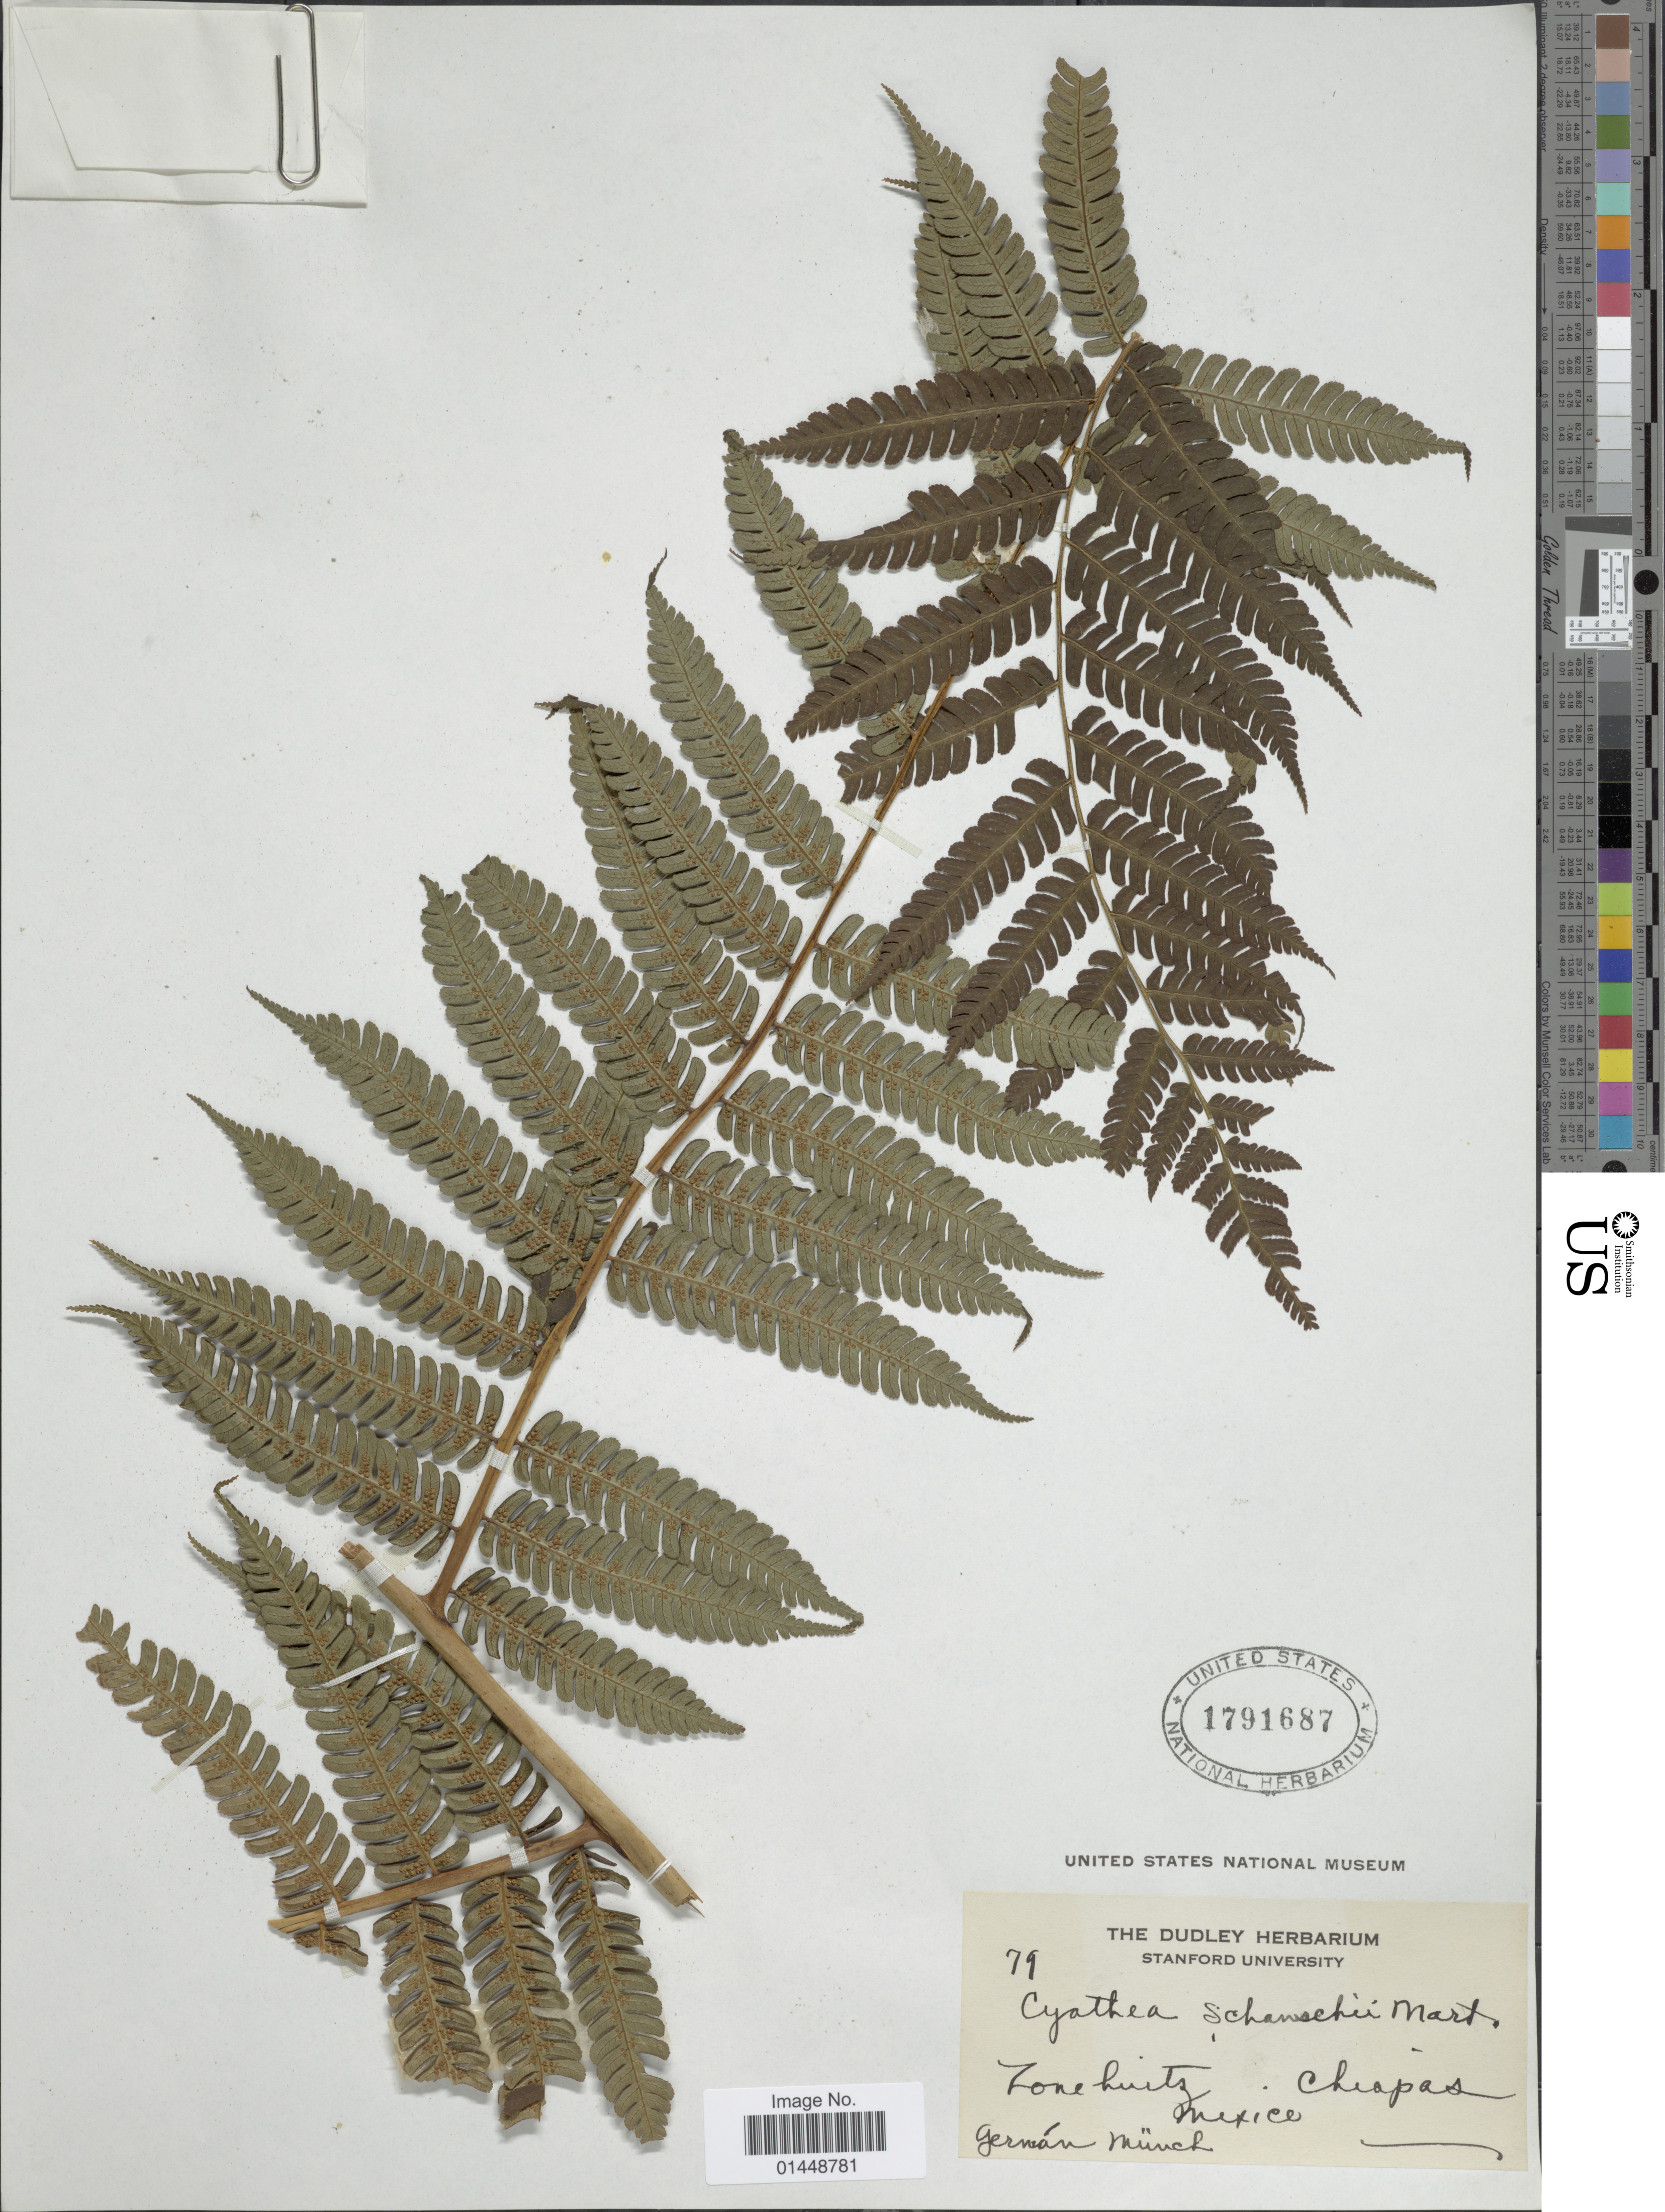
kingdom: Plantae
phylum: Tracheophyta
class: Polypodiopsida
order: Cyatheales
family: Cyatheaceae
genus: Cyathea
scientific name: Cyathea fulva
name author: (M. Martens & Galeotti) Fée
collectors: G. Munch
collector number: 79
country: Mexico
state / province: Chiapas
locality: Zone huitz, Chiapas, Mexico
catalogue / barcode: US 1791687